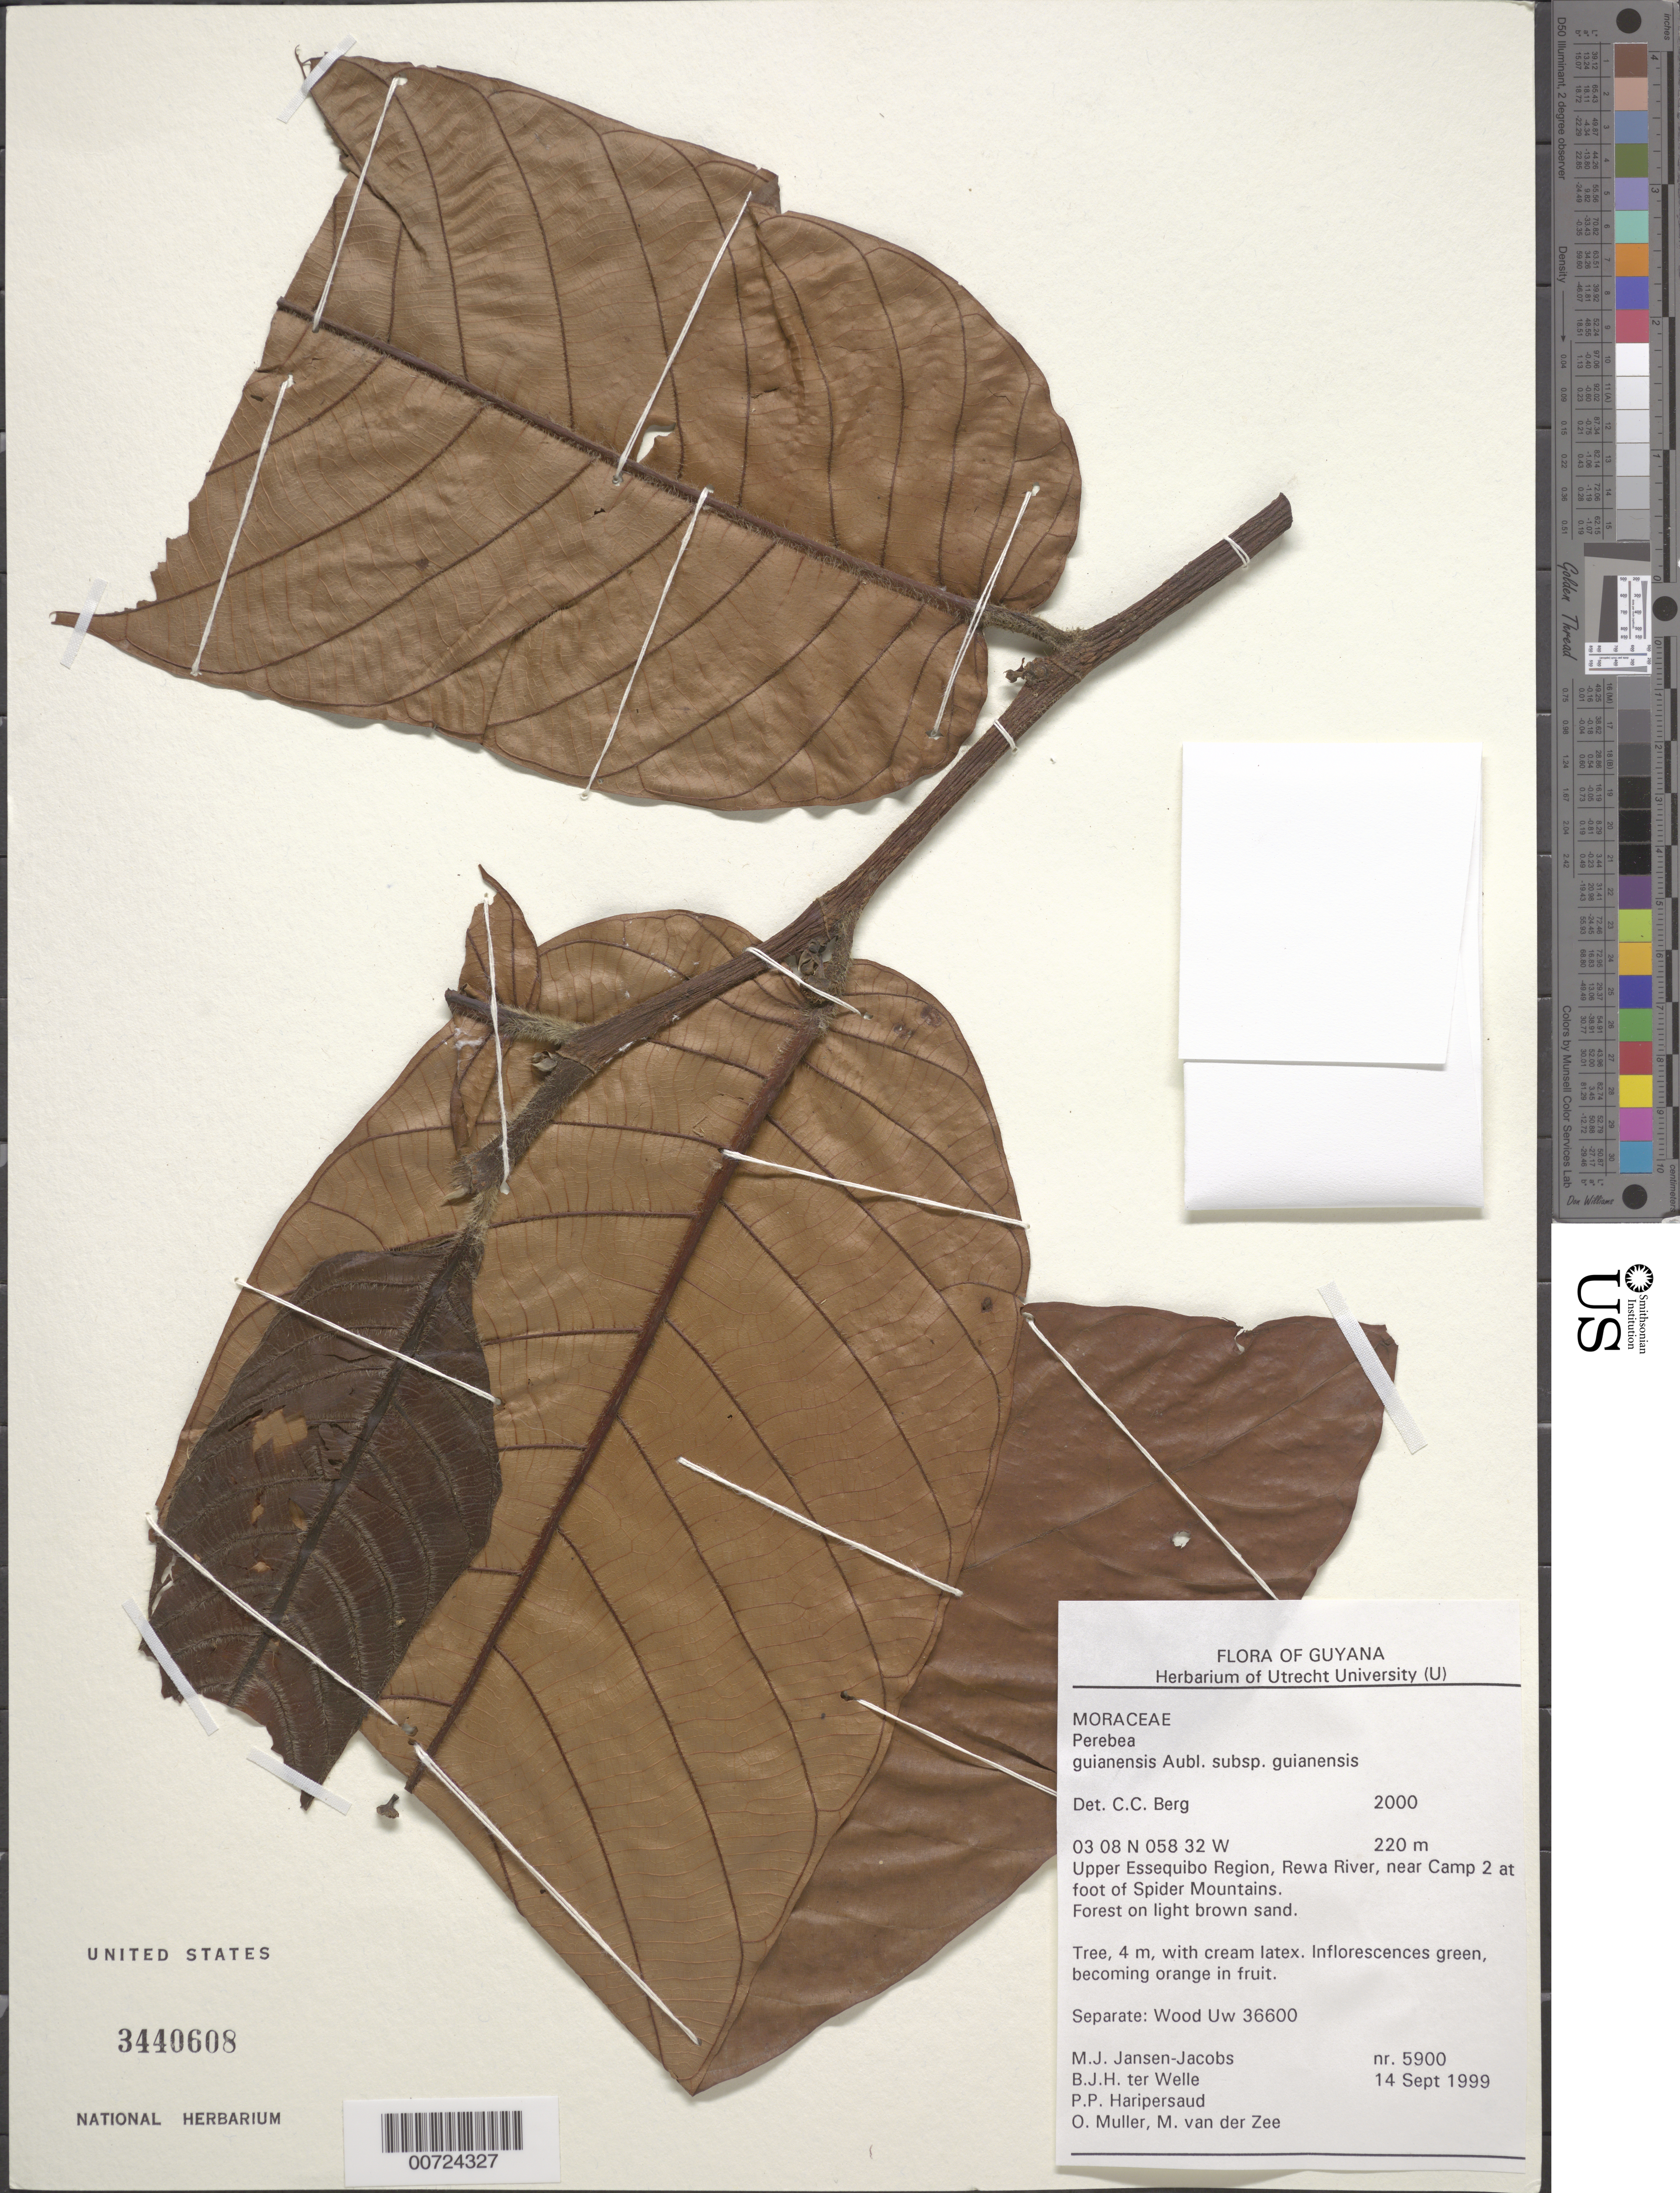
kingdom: Plantae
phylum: Tracheophyta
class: Magnoliopsida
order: Rosales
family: Moraceae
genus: Perebea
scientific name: Perebea guianensis subsp. guianensis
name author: Aubl.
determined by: Berg, C. C.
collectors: M. J. Jansen-Jacobs, B. Welle, P. Haripersaud, O. Muller & M. van der Zee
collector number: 5900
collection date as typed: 14-Sep-99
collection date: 1999-09-14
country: Guyana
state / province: U. Takutu-U. Essequibo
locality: Rewa River, at foot of Spider Mts., near camp 2, Upper Essequibo Region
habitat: Forest on light brown sand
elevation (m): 220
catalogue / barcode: US 3440608